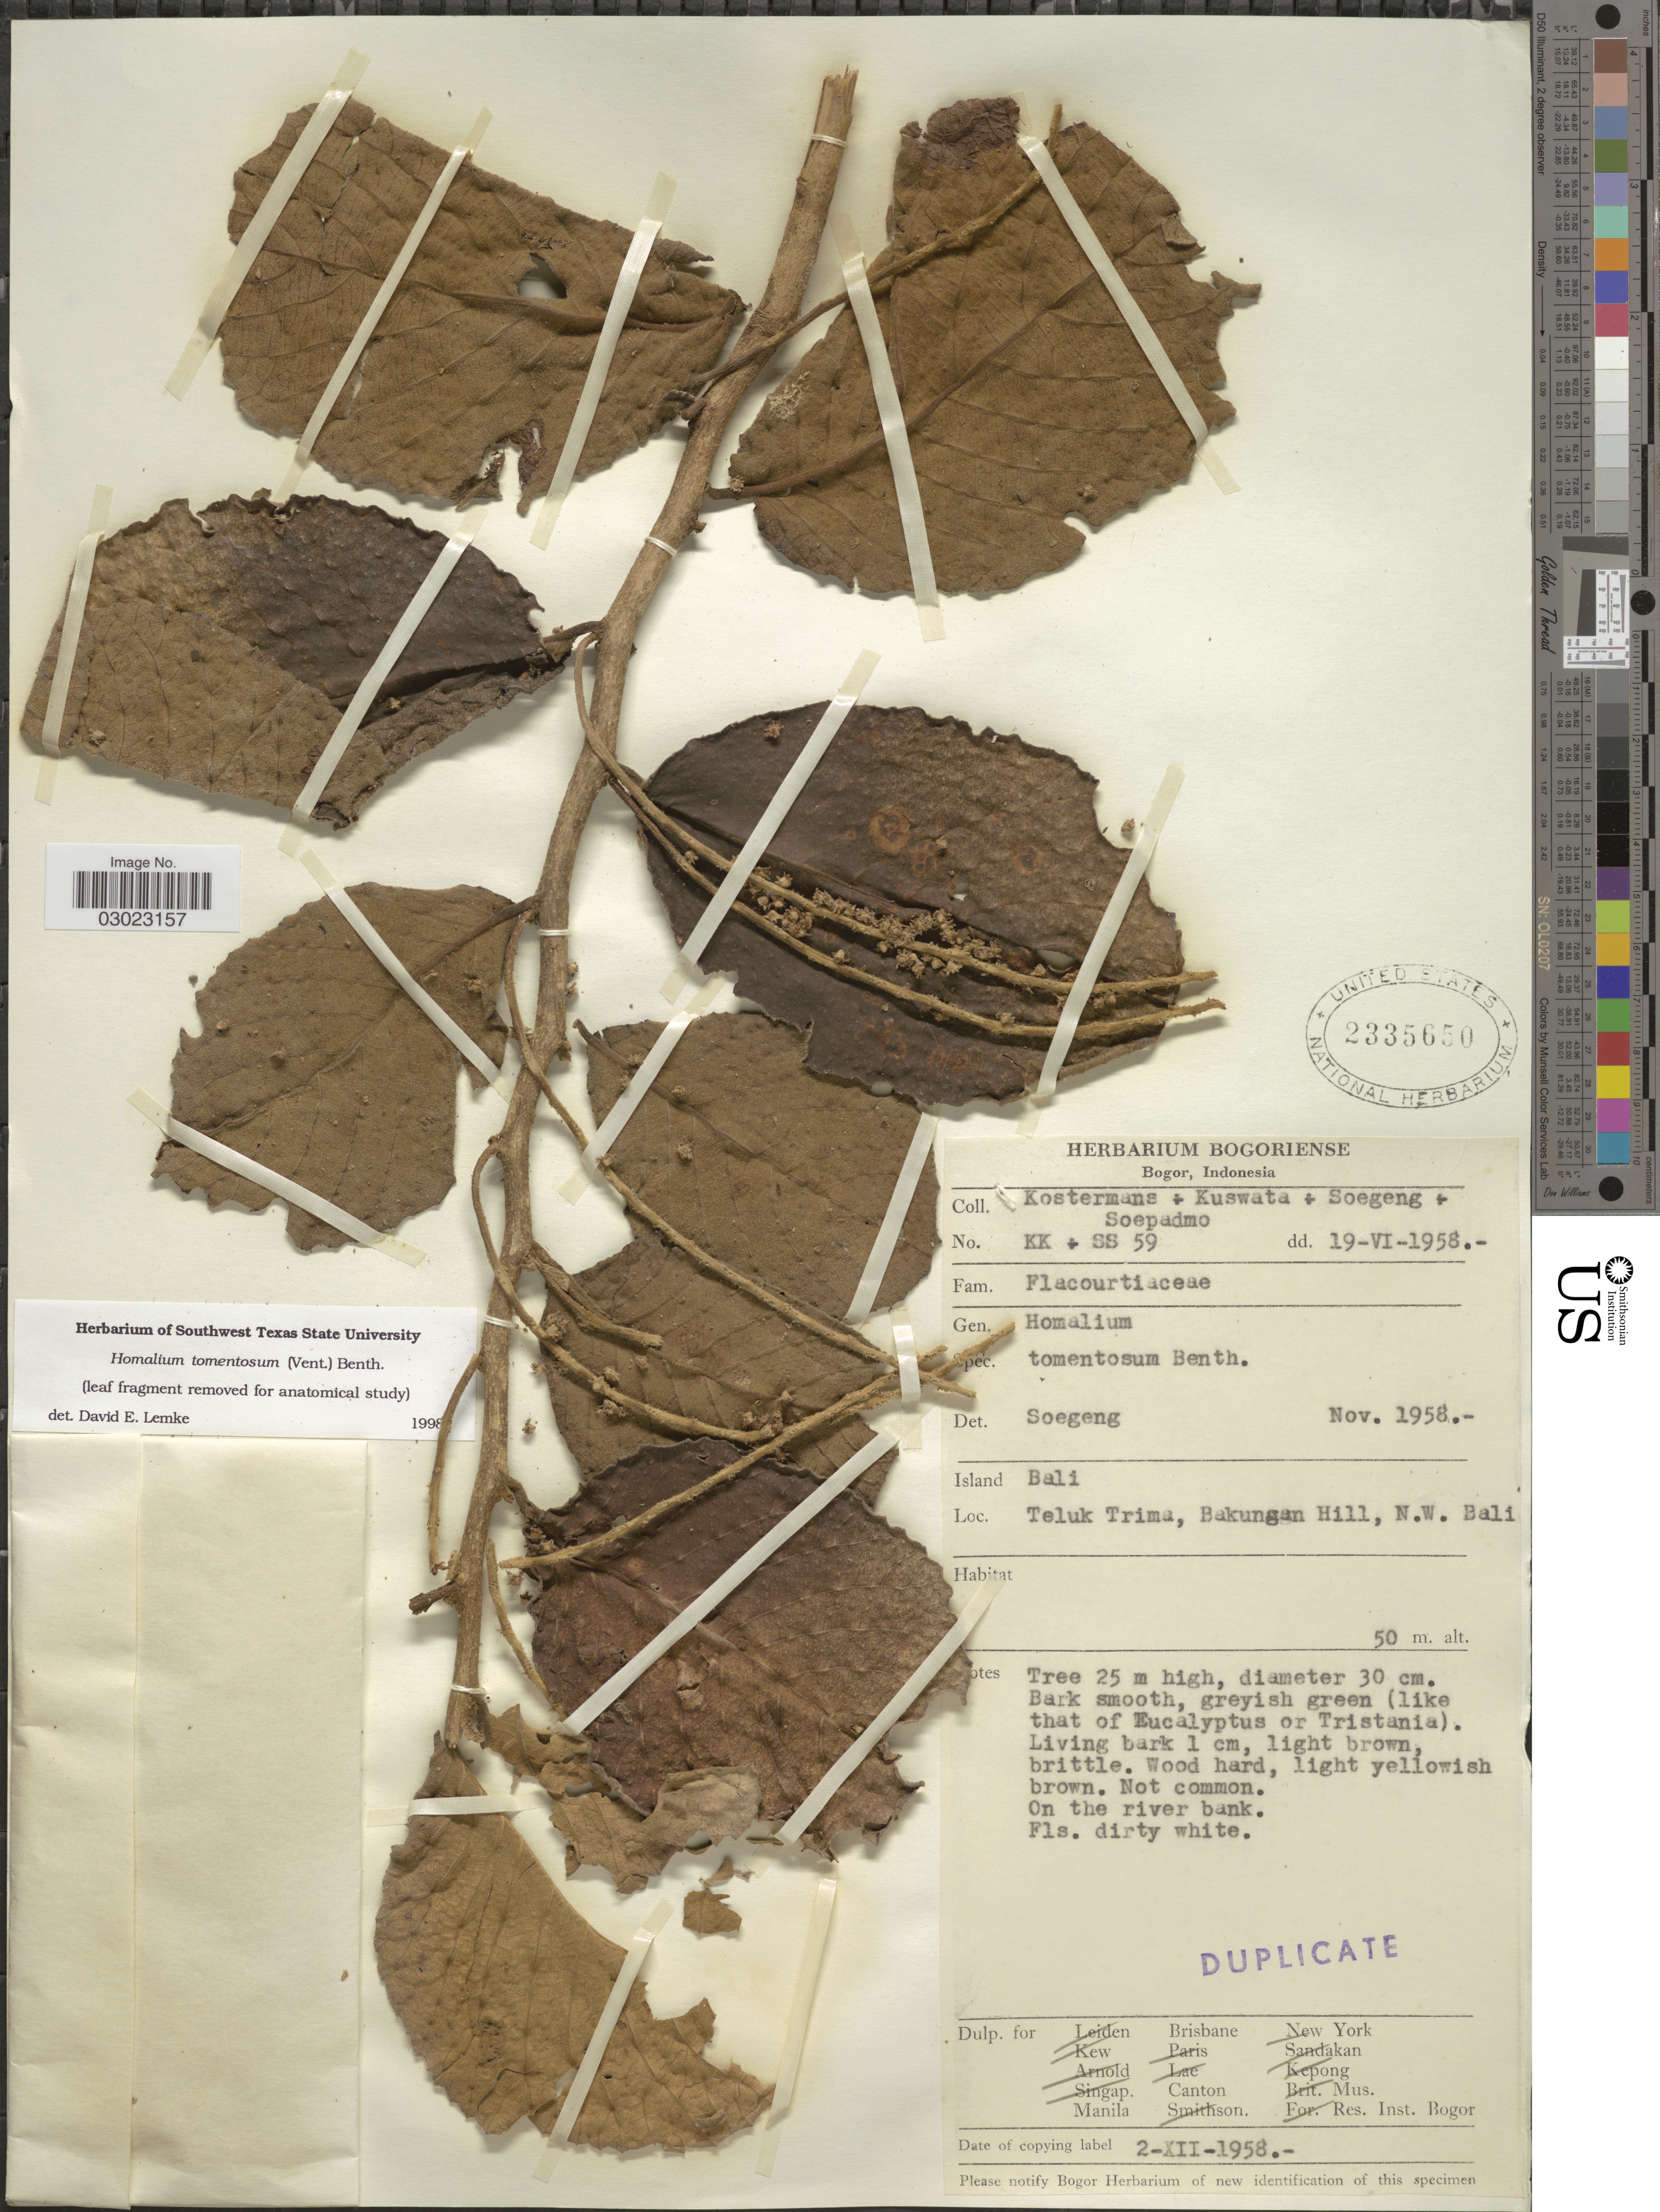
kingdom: Plantae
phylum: Tracheophyta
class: Magnoliopsida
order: Malpighiales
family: Salicaceae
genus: Homalium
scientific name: Homalium tomentosum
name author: (Vent.) Benth.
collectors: Kostermans, -. Kuswata, -. Soegeng & -. Soepadmo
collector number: KK + SS 59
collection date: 1958-06-19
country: Indonesia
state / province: Nusa Tenggara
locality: Island Bali. Teluk Trima, Bakungan Hill, N.W. Bali.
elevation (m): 50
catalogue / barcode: US 2335650